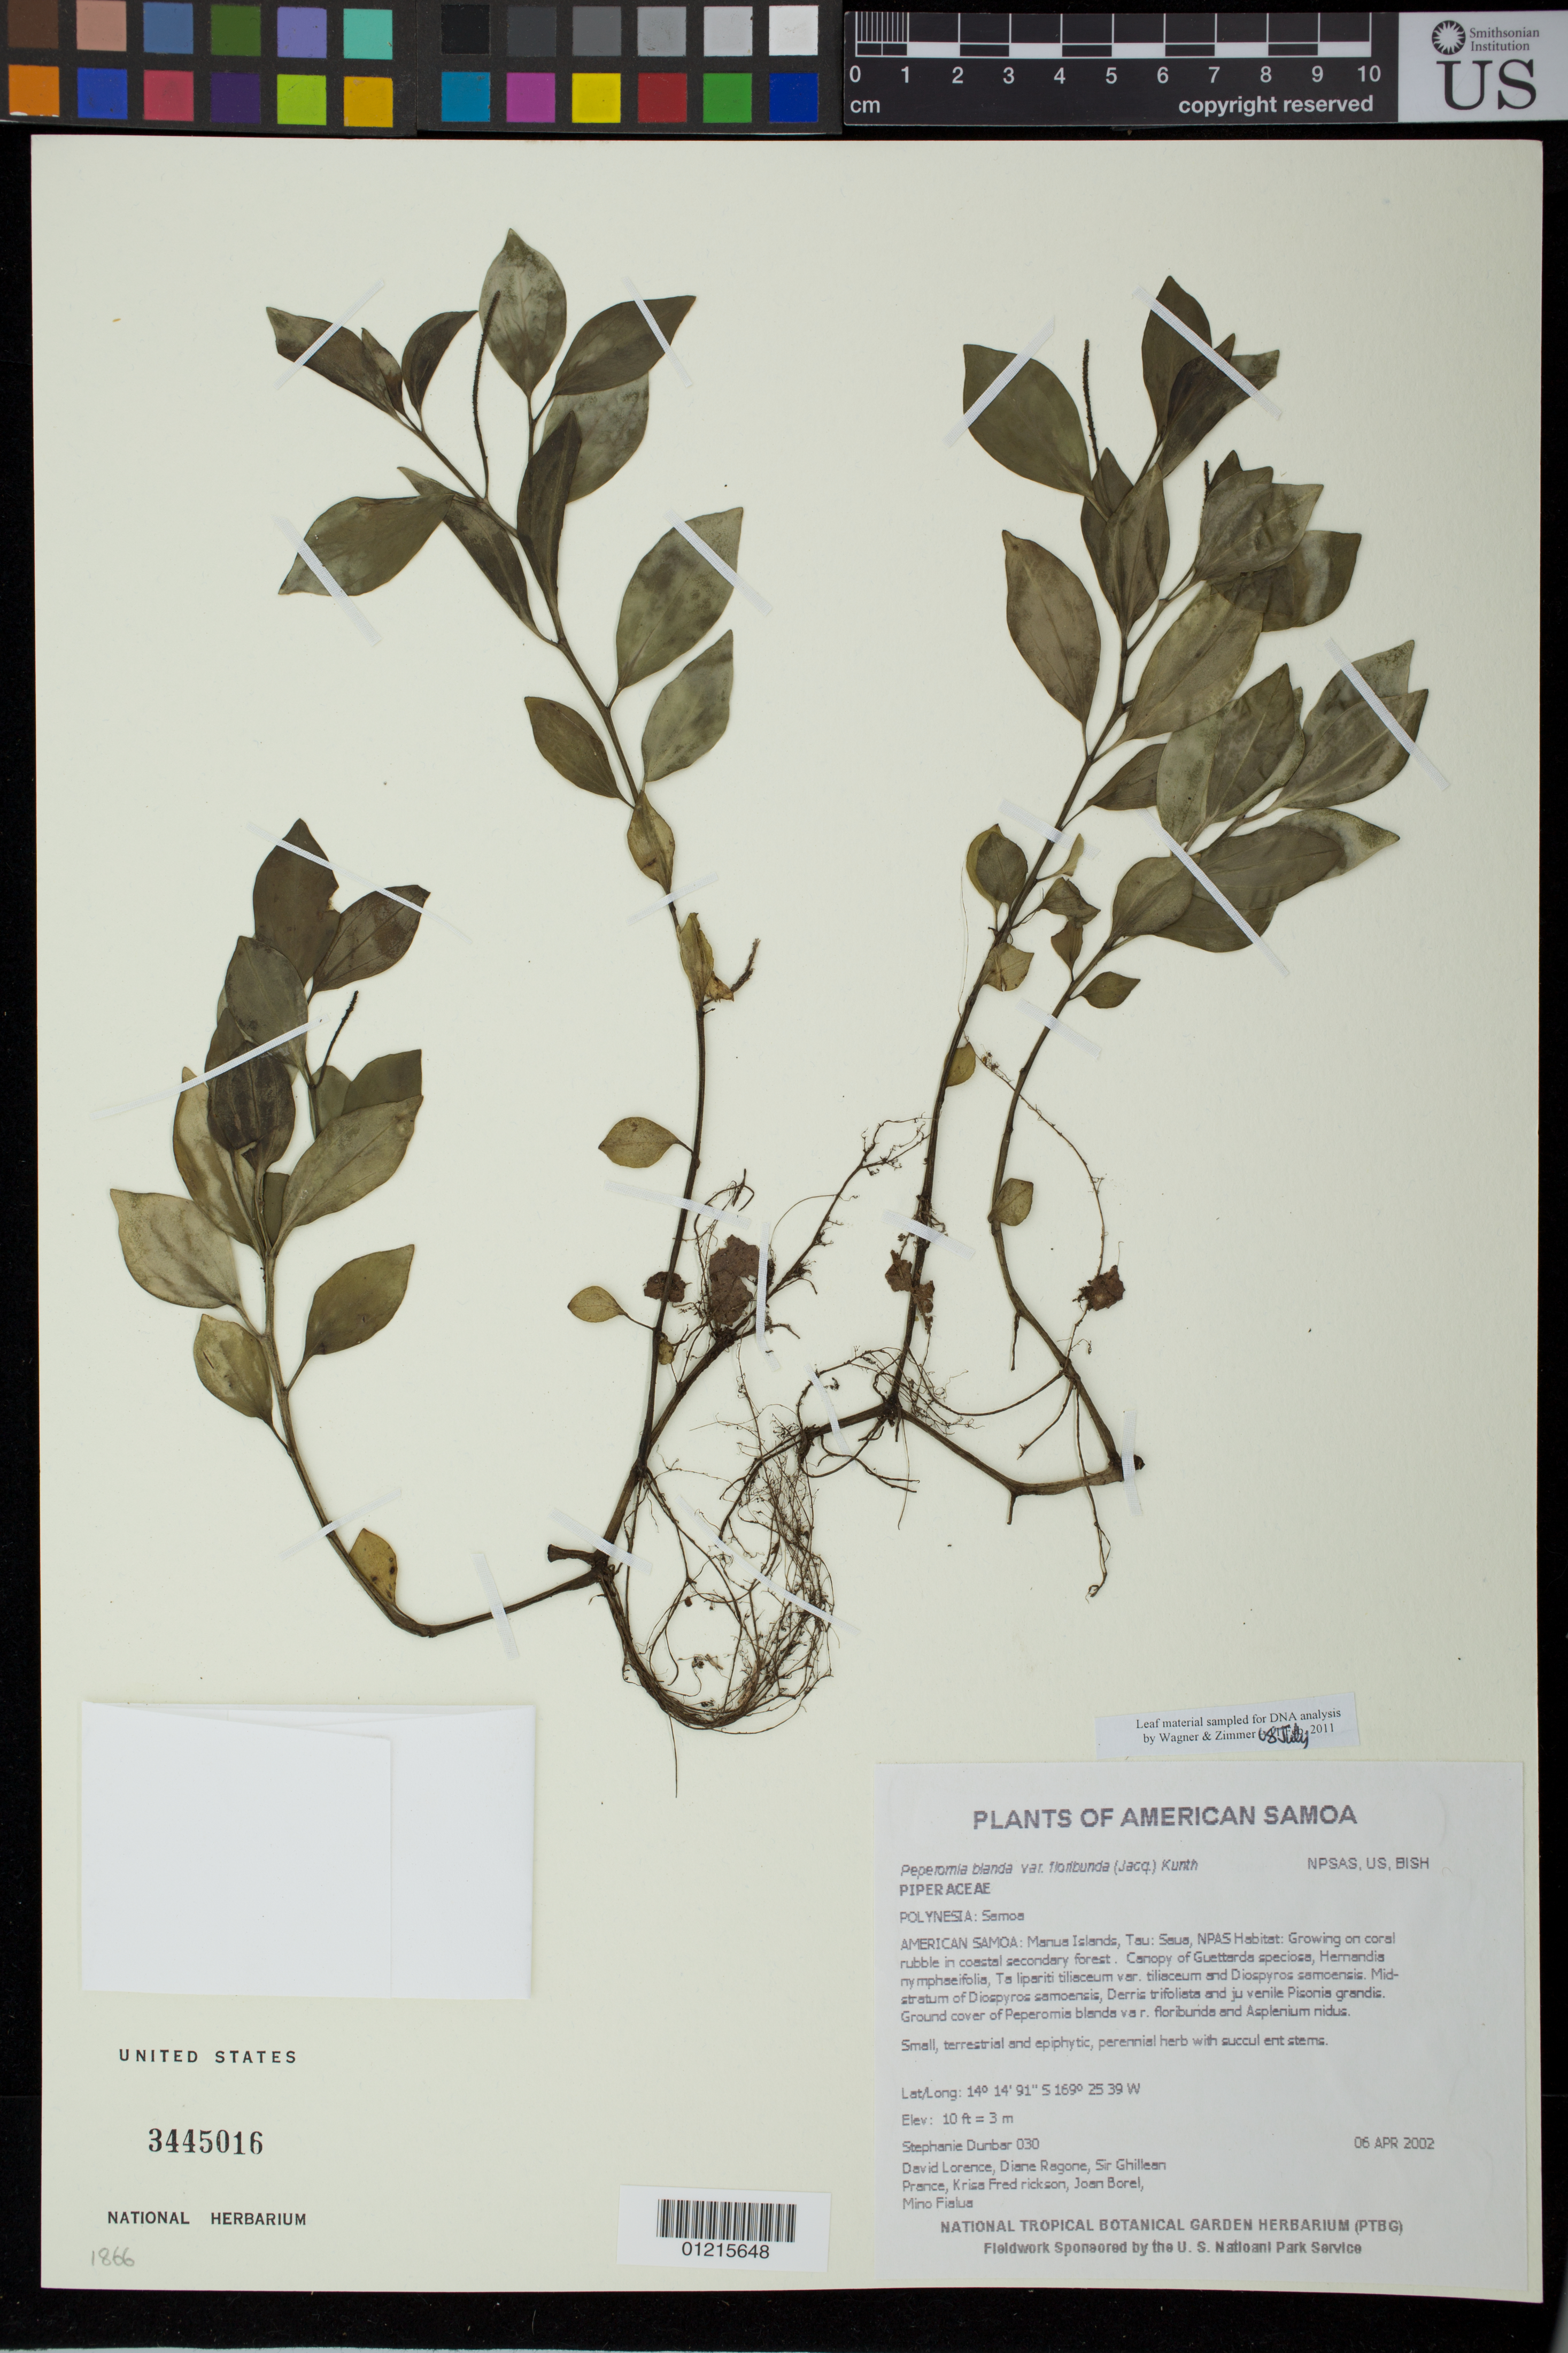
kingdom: Plantae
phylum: Tracheophyta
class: Magnoliopsida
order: Piperales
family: Piperaceae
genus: Peperomia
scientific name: Peperomia leptostachya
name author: Hook. & Arn.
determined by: Wagner, W. L., (BOT), Smithsonian Institution - National Museum of Natural History (UNITED STATES)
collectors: S. Dunbar, D. Lorence, D. Ragone, G. T. Prance, K. Fredrickson, J. Borel & M. Fialus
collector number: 30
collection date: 2002-04-06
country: American Samoa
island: Ta'u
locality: Saua, NPAS habitat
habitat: coastal secondary forest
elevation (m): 3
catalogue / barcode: US 3445016